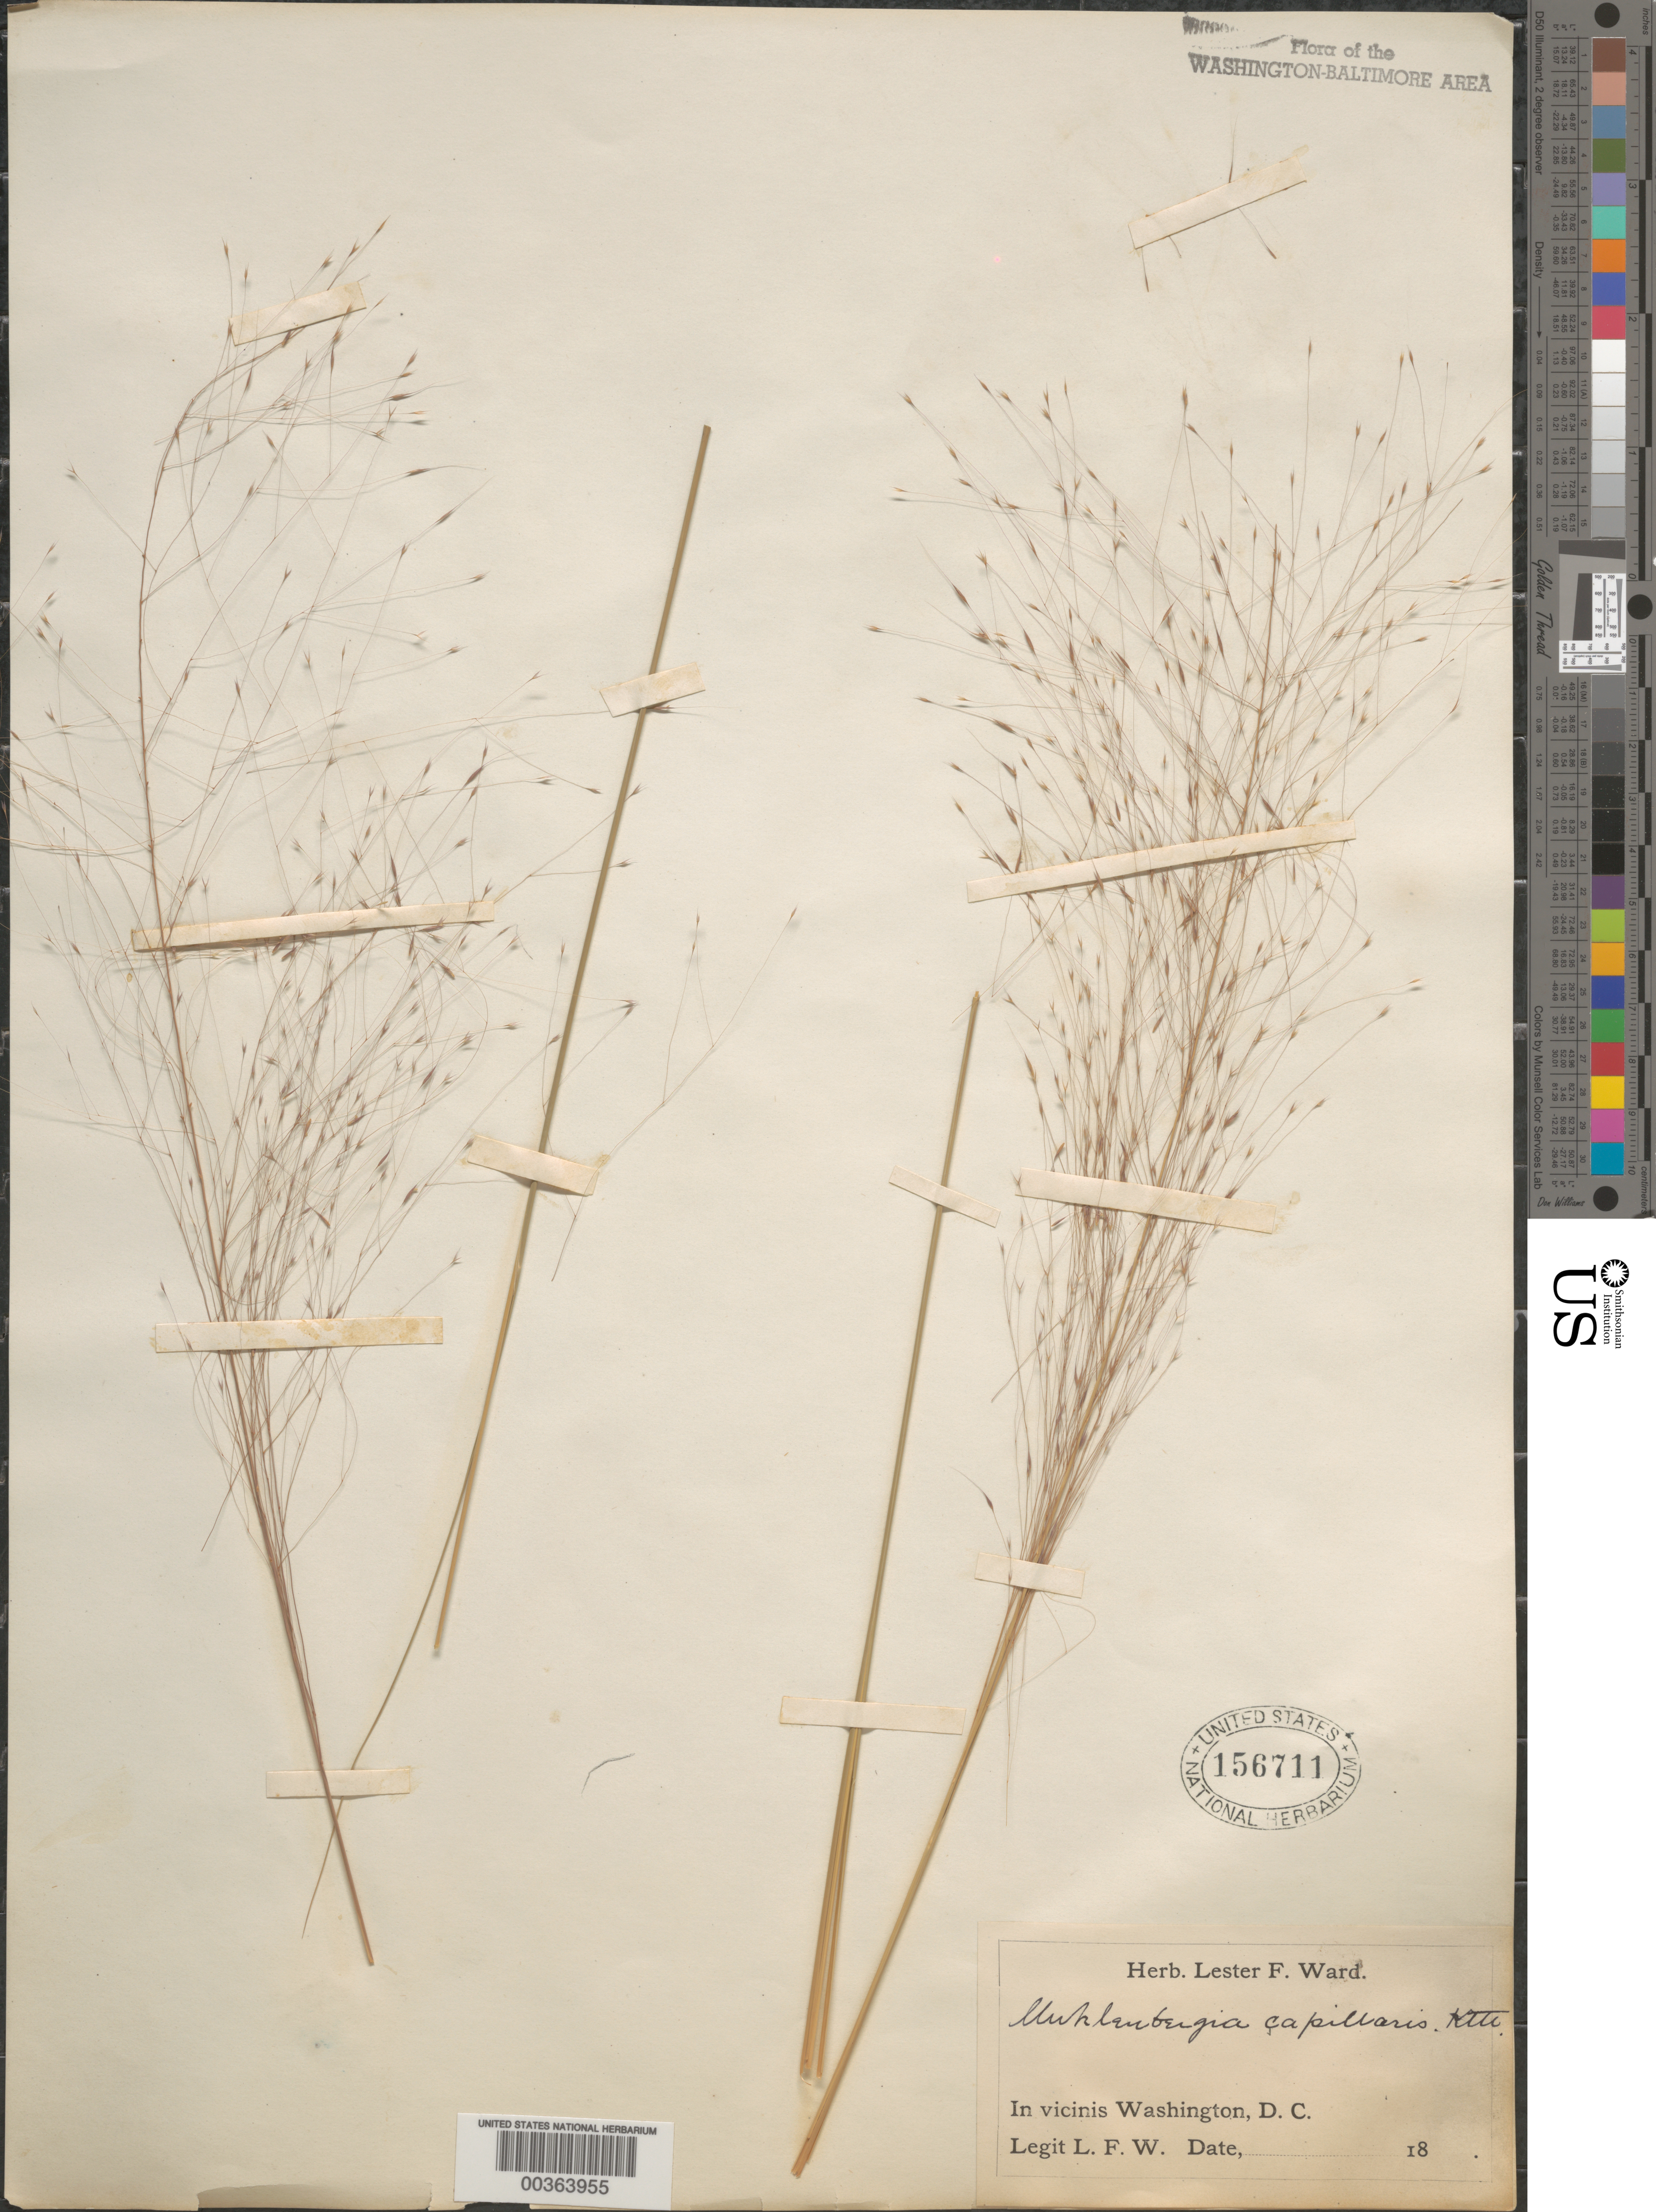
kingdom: Plantae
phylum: Tracheophyta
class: Liliopsida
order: Poales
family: Poaceae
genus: Muhlenbergia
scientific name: Muhlenbergia capillaris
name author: (Lam.) Trin.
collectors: L. F. Ward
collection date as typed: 18--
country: United States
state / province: District of Columbia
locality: G.P.W., Washington D.C. area.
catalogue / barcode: US 156711